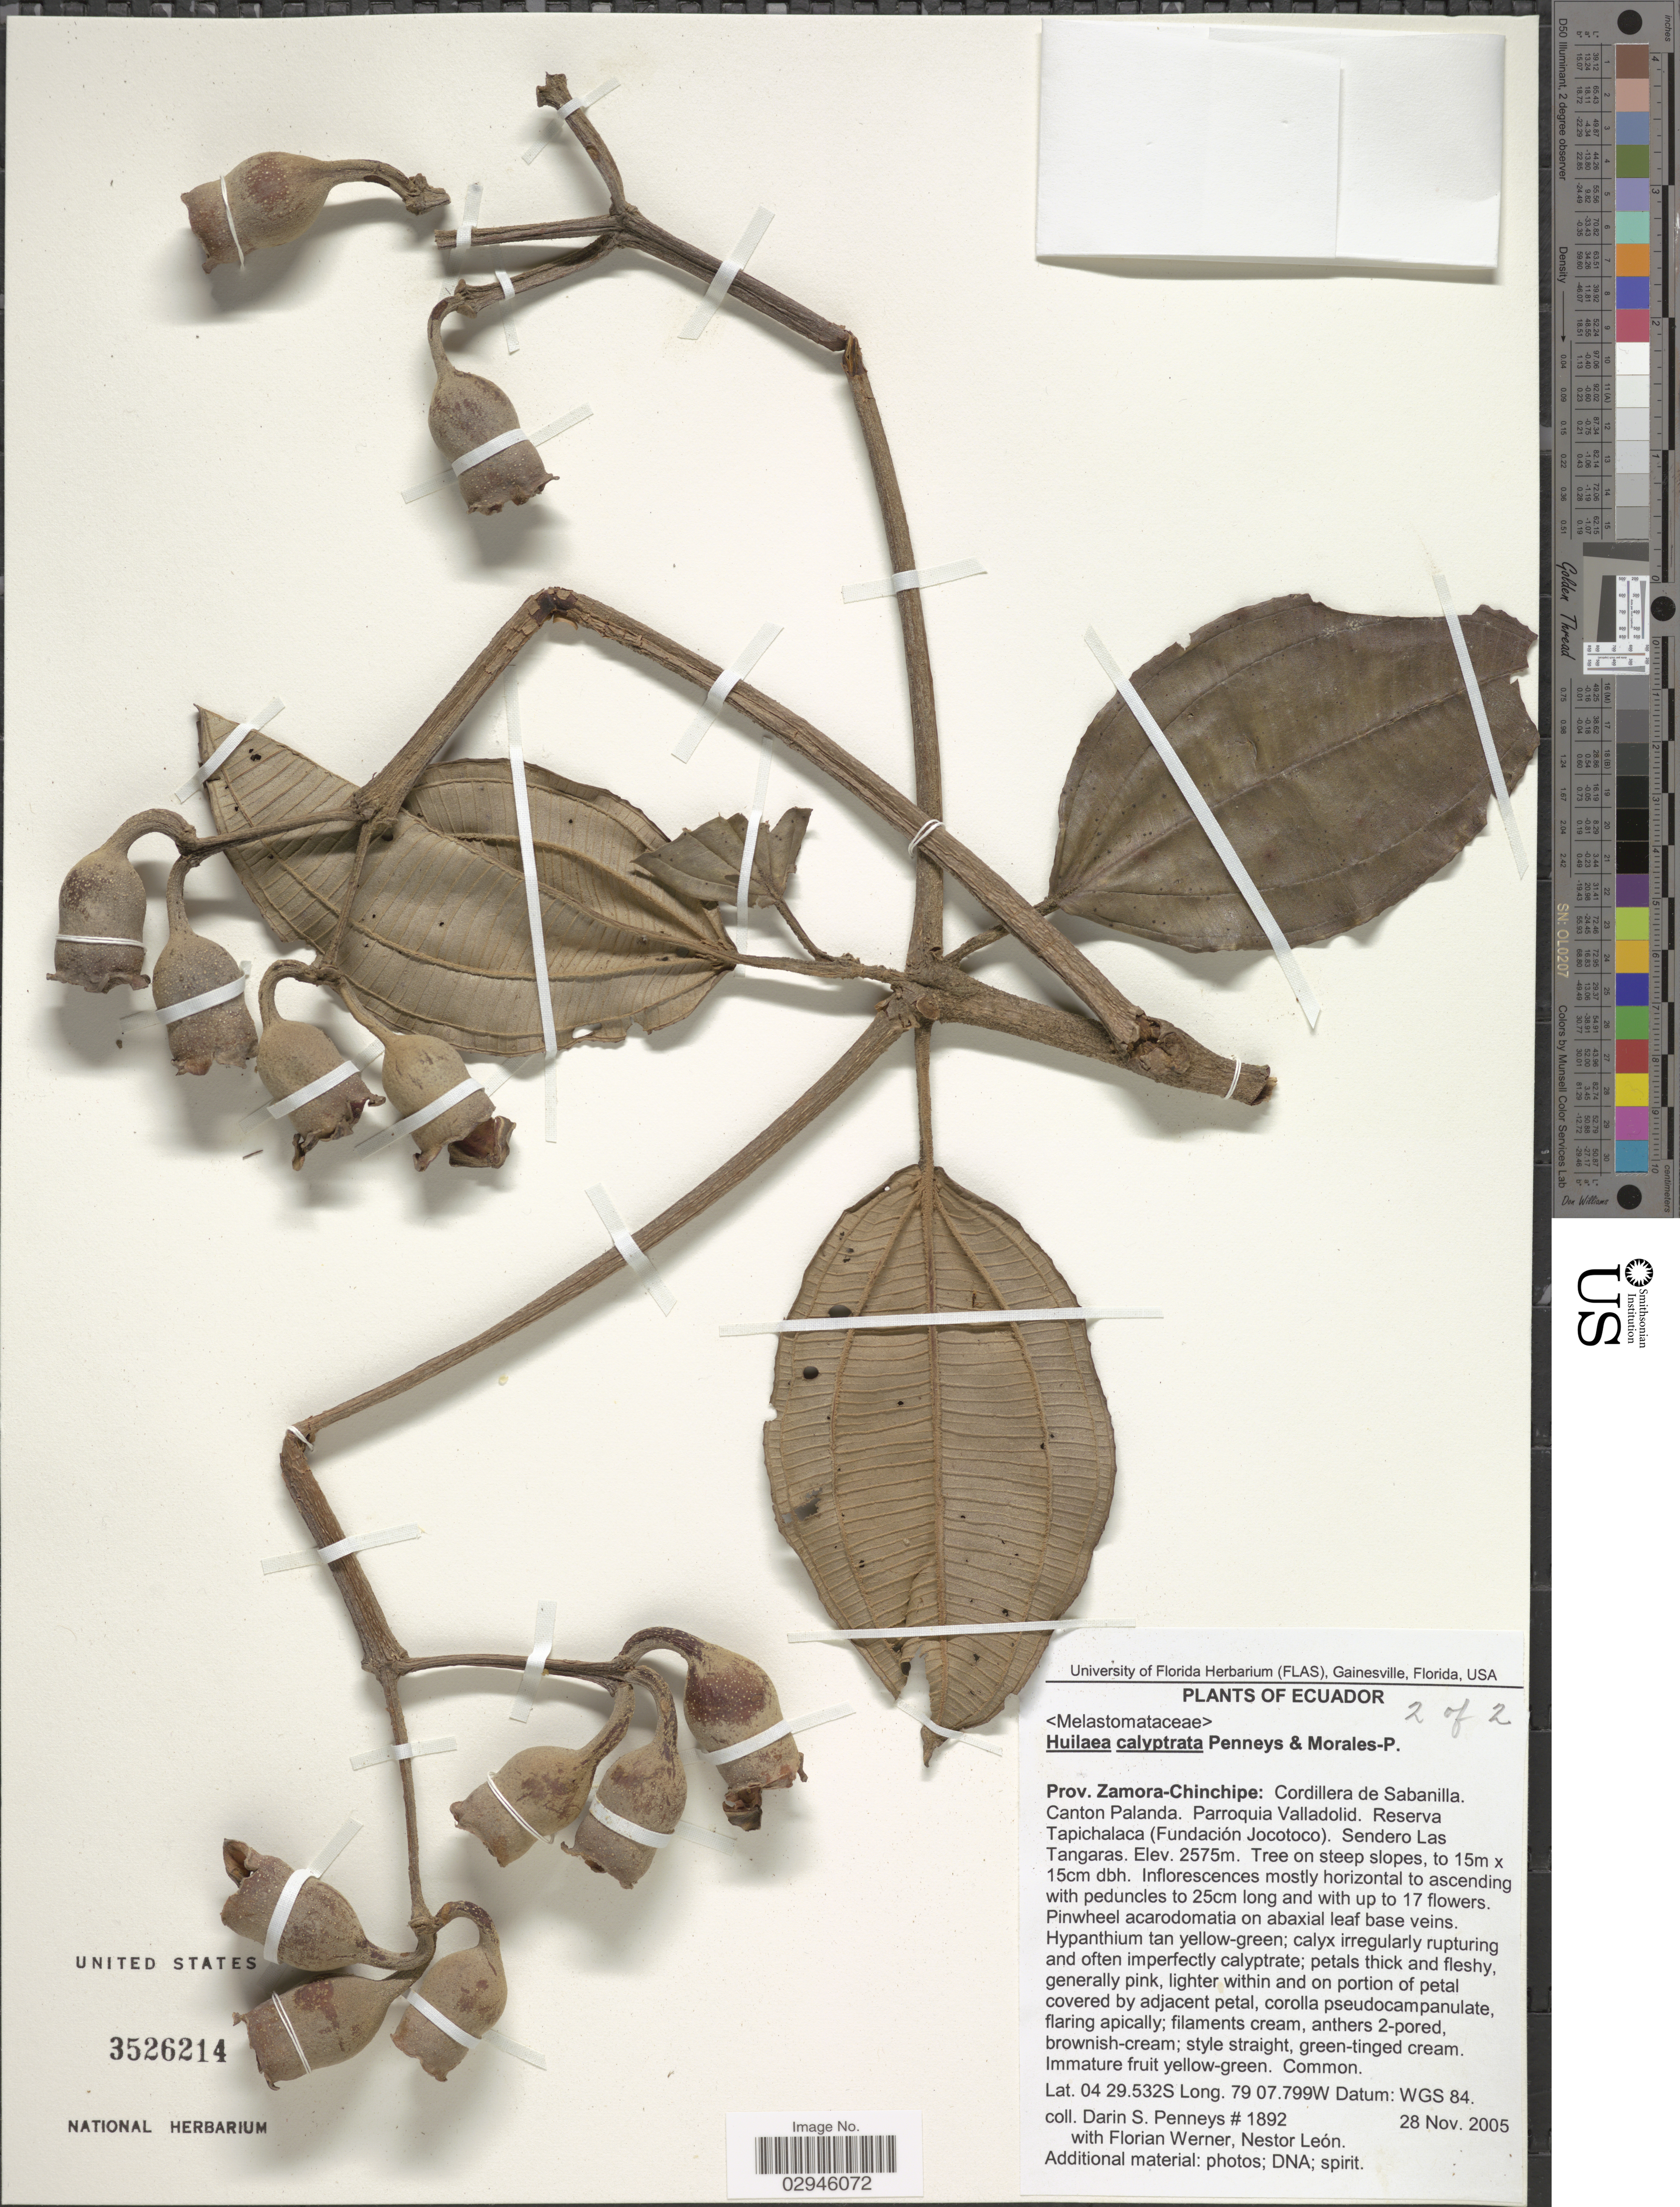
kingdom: Plantae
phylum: Tracheophyta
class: Magnoliopsida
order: Myrtales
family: Melastomataceae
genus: Chalybea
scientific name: Chalybea calyptrata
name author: (Penneys & M.E. Morales) Penneys & M.E. Morales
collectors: D. S. Penneys, F. Werner & N. Leon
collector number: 1892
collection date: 2005-11-28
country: Ecuador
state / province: Zamora-Chinchipe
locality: Cordillera de Sabanilla. Canton Palanda. Parroquia Valladolid. Reserva Tapichalaca (Fundación Jocotoco). Sendero Las Tangaras.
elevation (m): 2575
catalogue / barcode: US 3526214